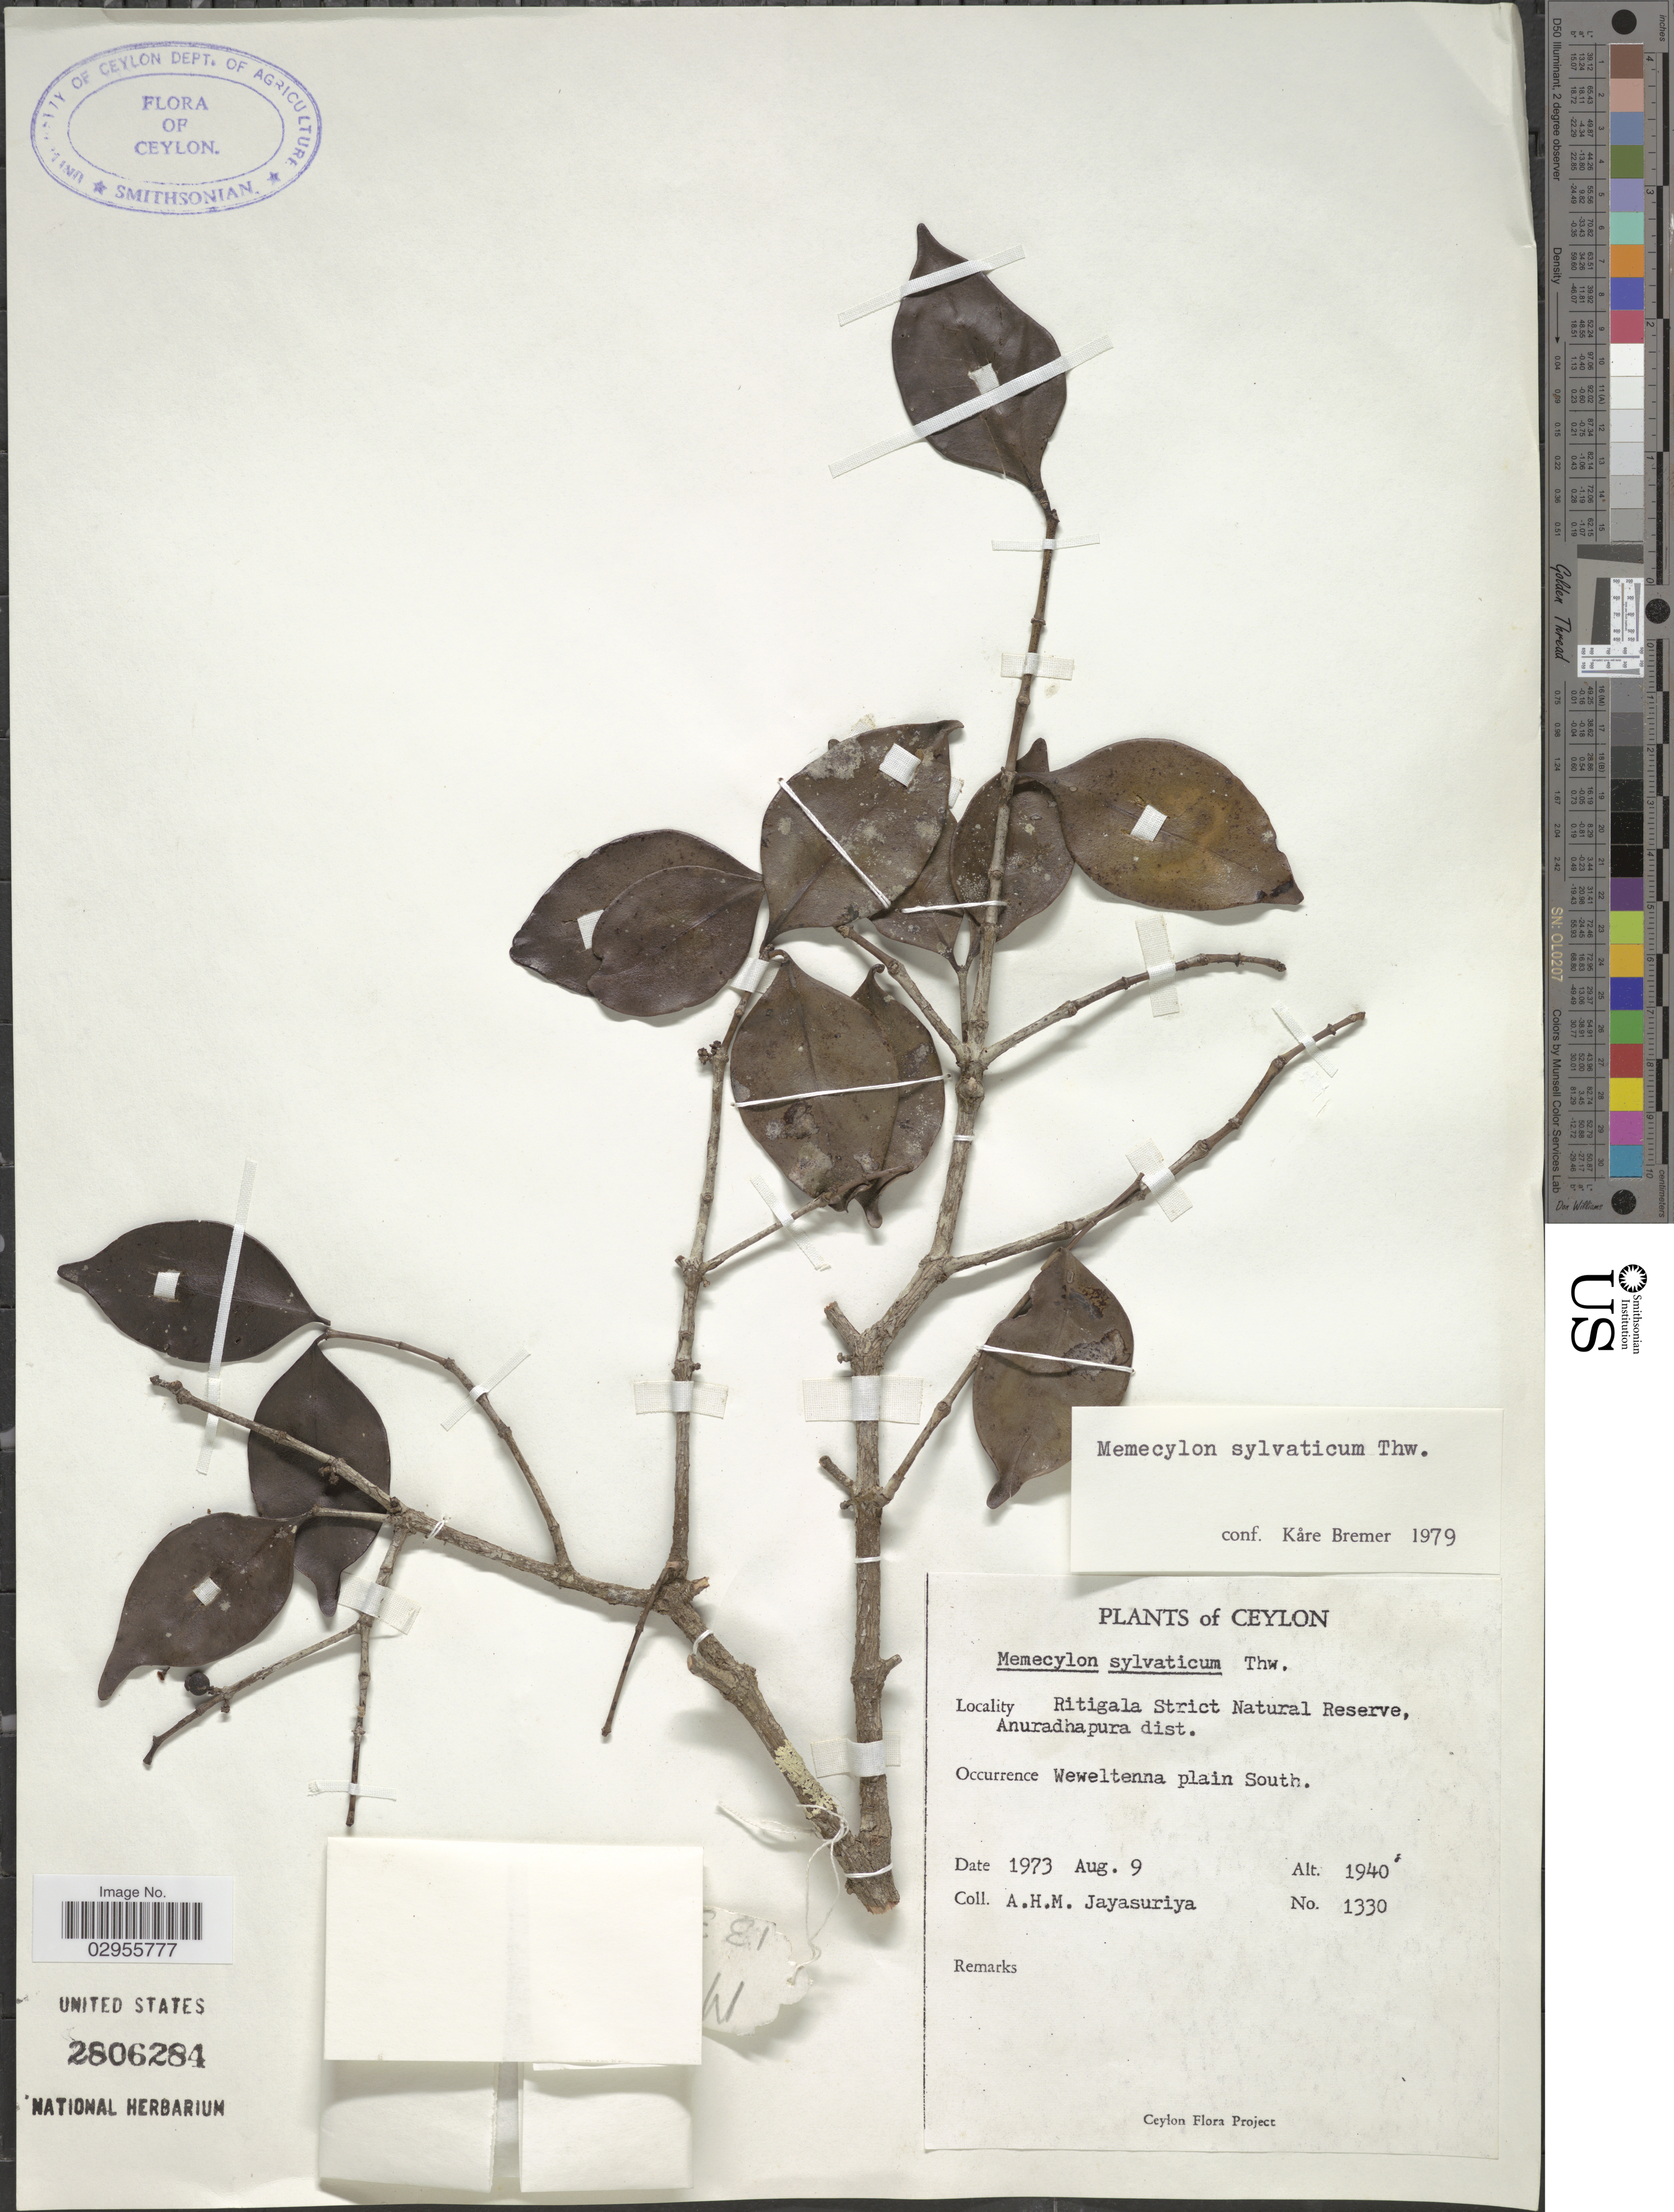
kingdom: Plantae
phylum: Tracheophyta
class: Magnoliopsida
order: Myrtales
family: Melastomataceae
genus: Memecylon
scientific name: Memecylon sylvaticum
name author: Thwaites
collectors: A. H. Jayasuriya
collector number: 1330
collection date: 1973-08-09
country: Sri Lanka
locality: Ceylon, Ritigala Strict Natural Reserve, Anuradhapura dist., Weweltenna plain South.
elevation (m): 591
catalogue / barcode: US 2806284